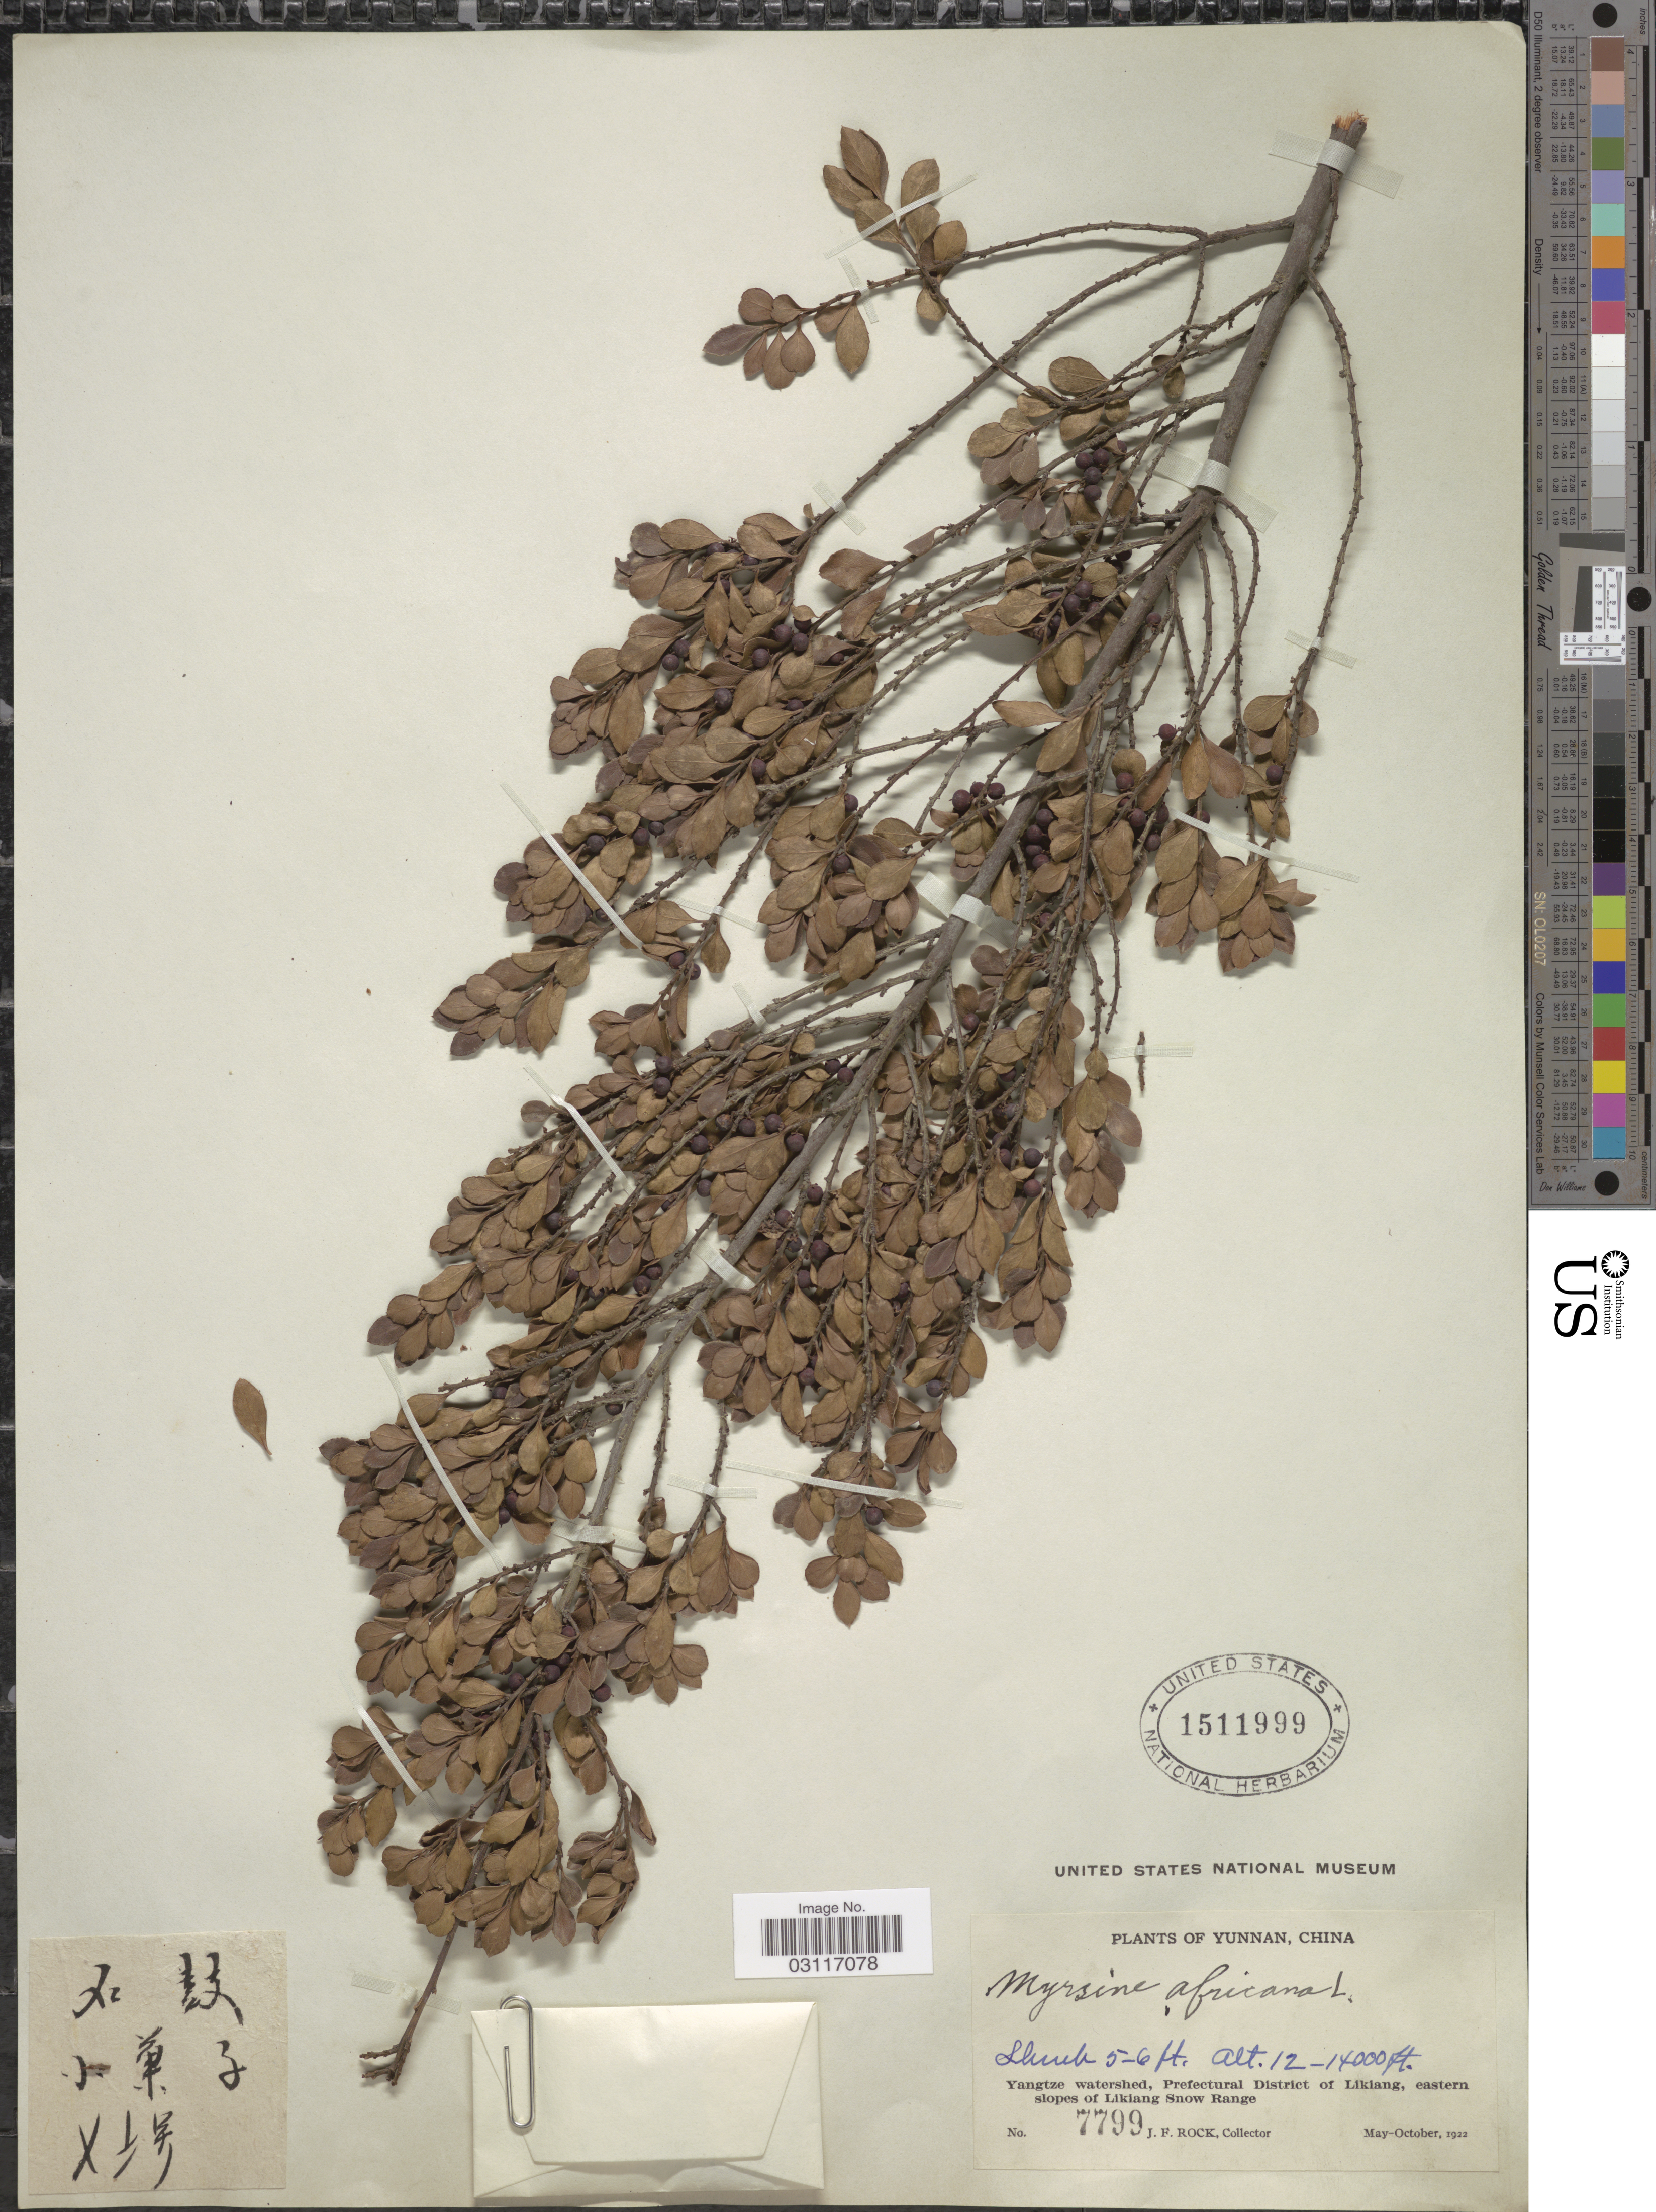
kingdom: Plantae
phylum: Tracheophyta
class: Magnoliopsida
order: Ericales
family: Primulaceae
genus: Myrsine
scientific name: Myrsine africana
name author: L.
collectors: J. Rock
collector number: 7799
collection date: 1922-05/1922-10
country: China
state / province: Yunnan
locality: Yangtze watershed, Prefectural District of Likiang, eastern slopes of Likiang Snow Range.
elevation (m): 3658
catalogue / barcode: US 1511999